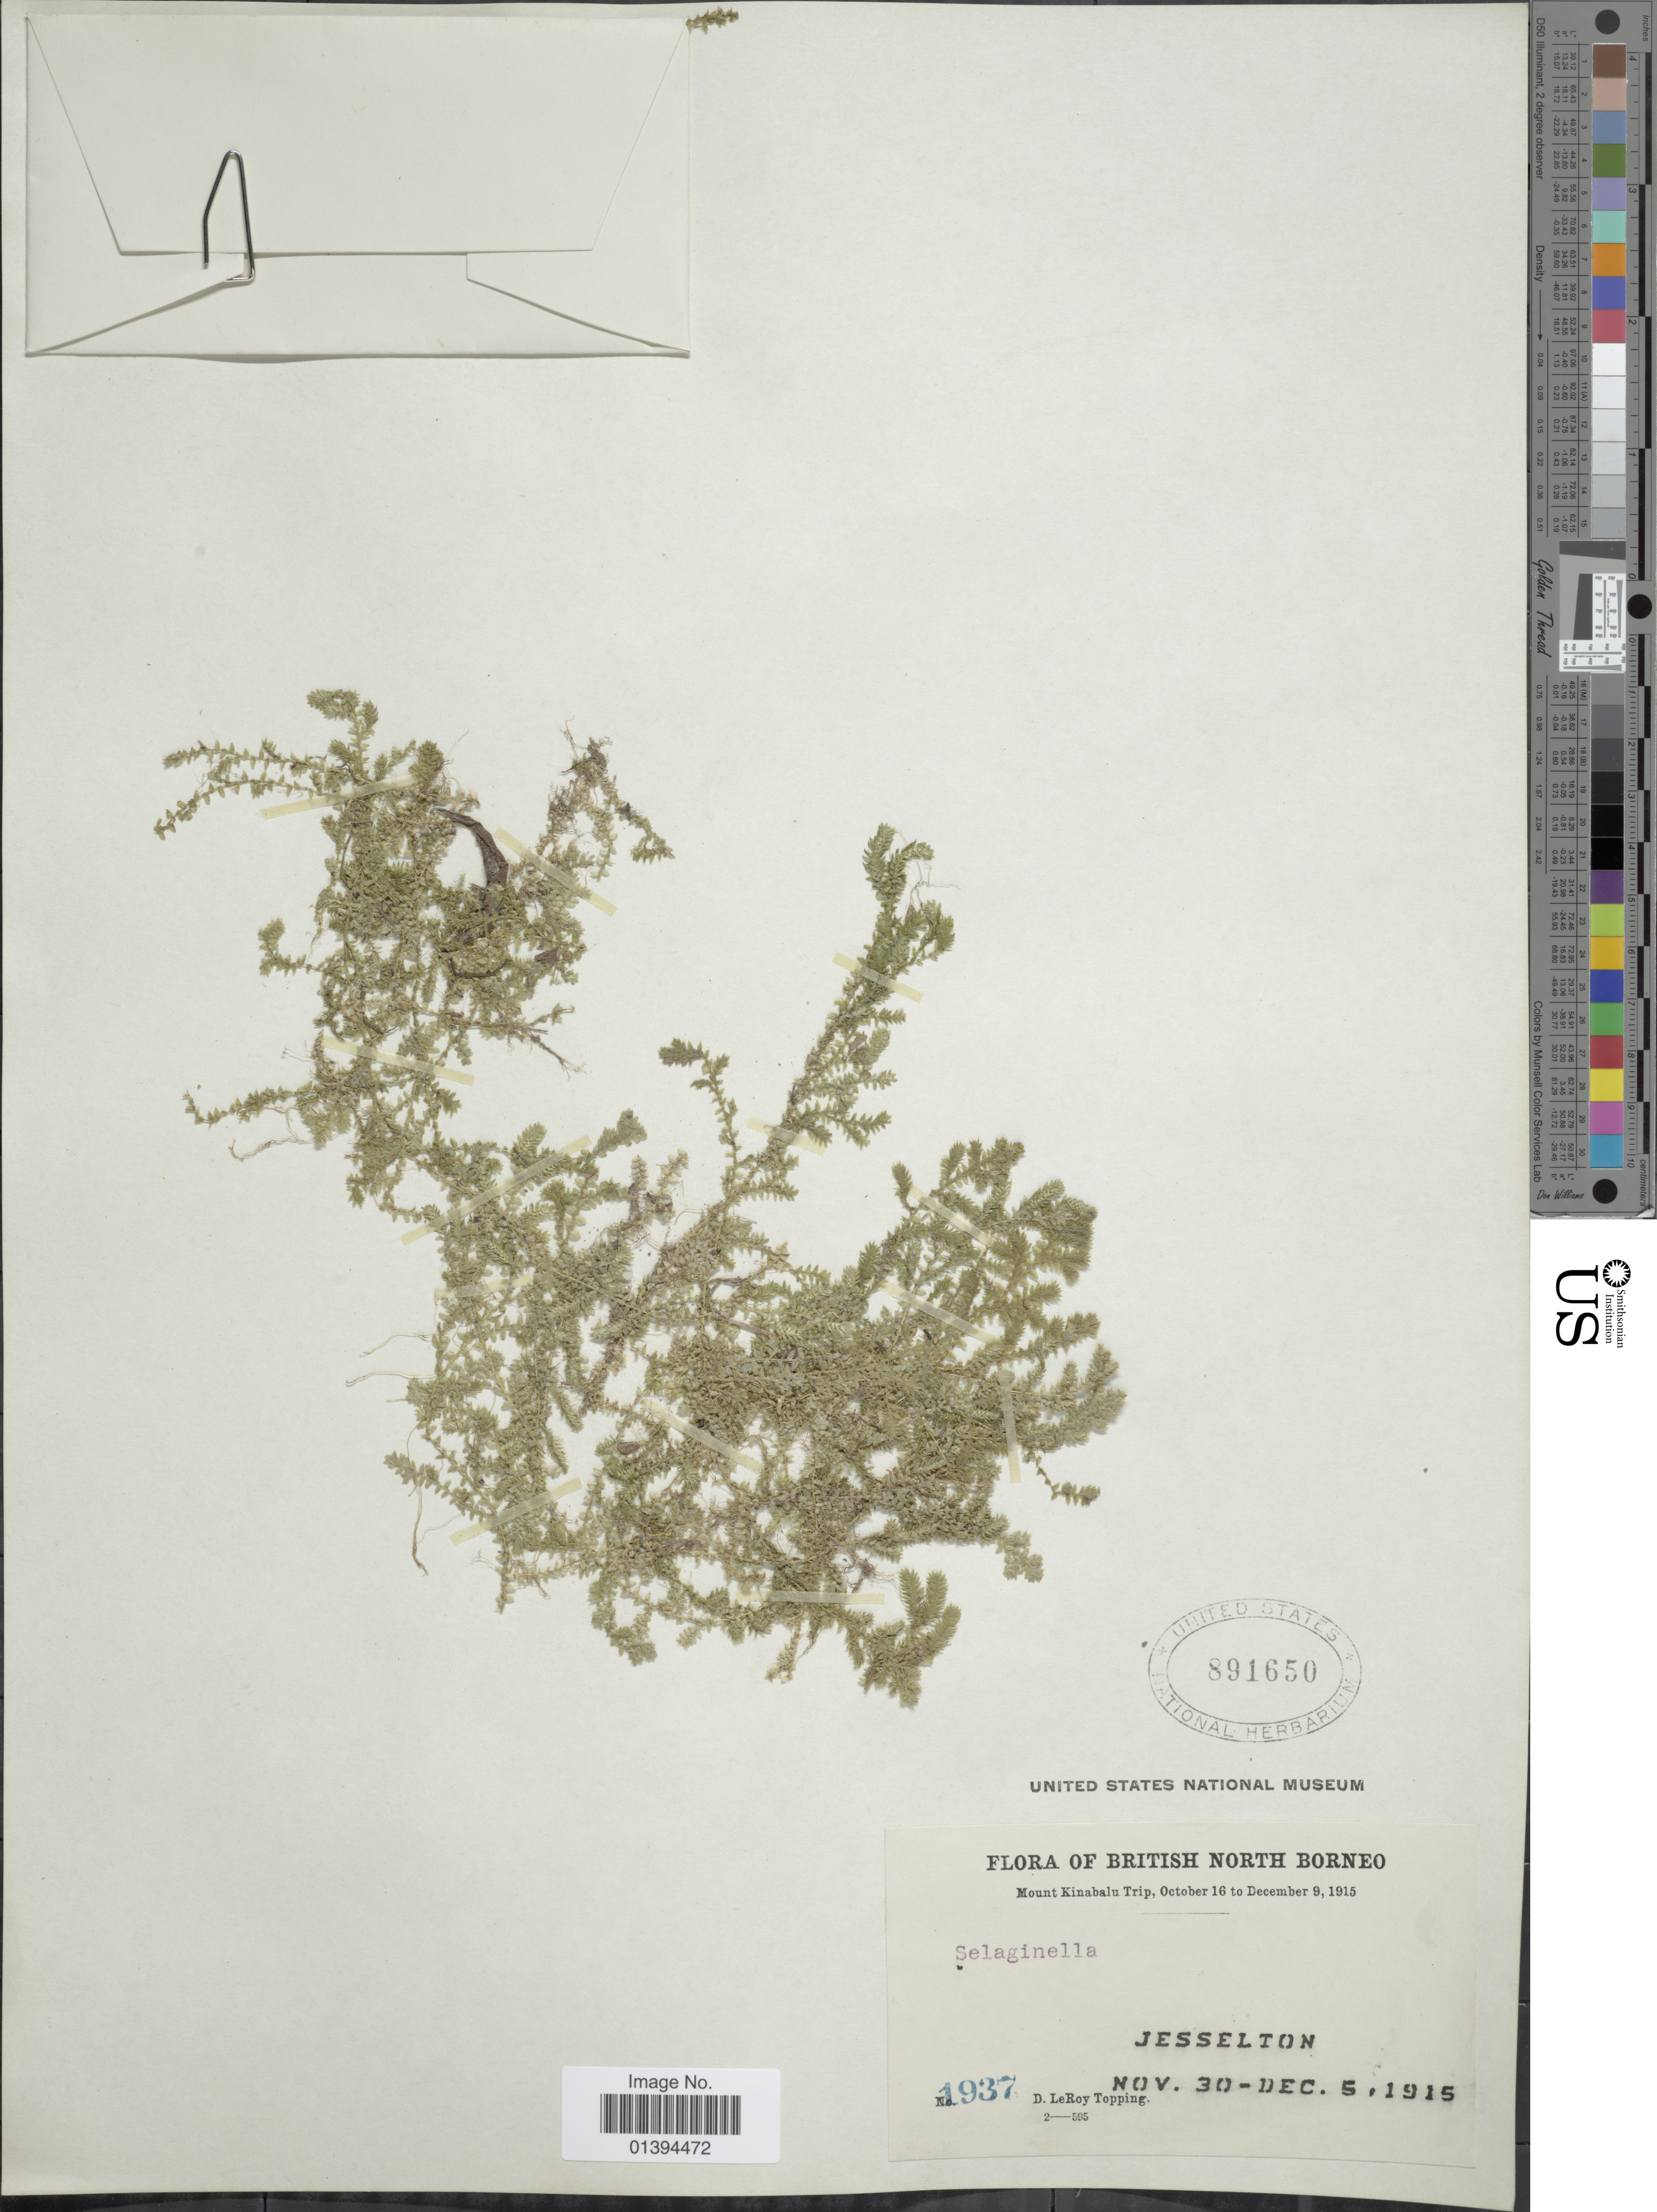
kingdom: Plantae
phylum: Tracheophyta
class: Lycopodiopsida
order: Selaginellales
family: Selaginellaceae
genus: Selaginella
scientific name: Selaginella sp.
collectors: D. L. Topping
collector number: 1937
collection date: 1915-11-30/1915-12-05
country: Malaysia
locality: British North Borneo, Jesselton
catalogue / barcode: US 891650